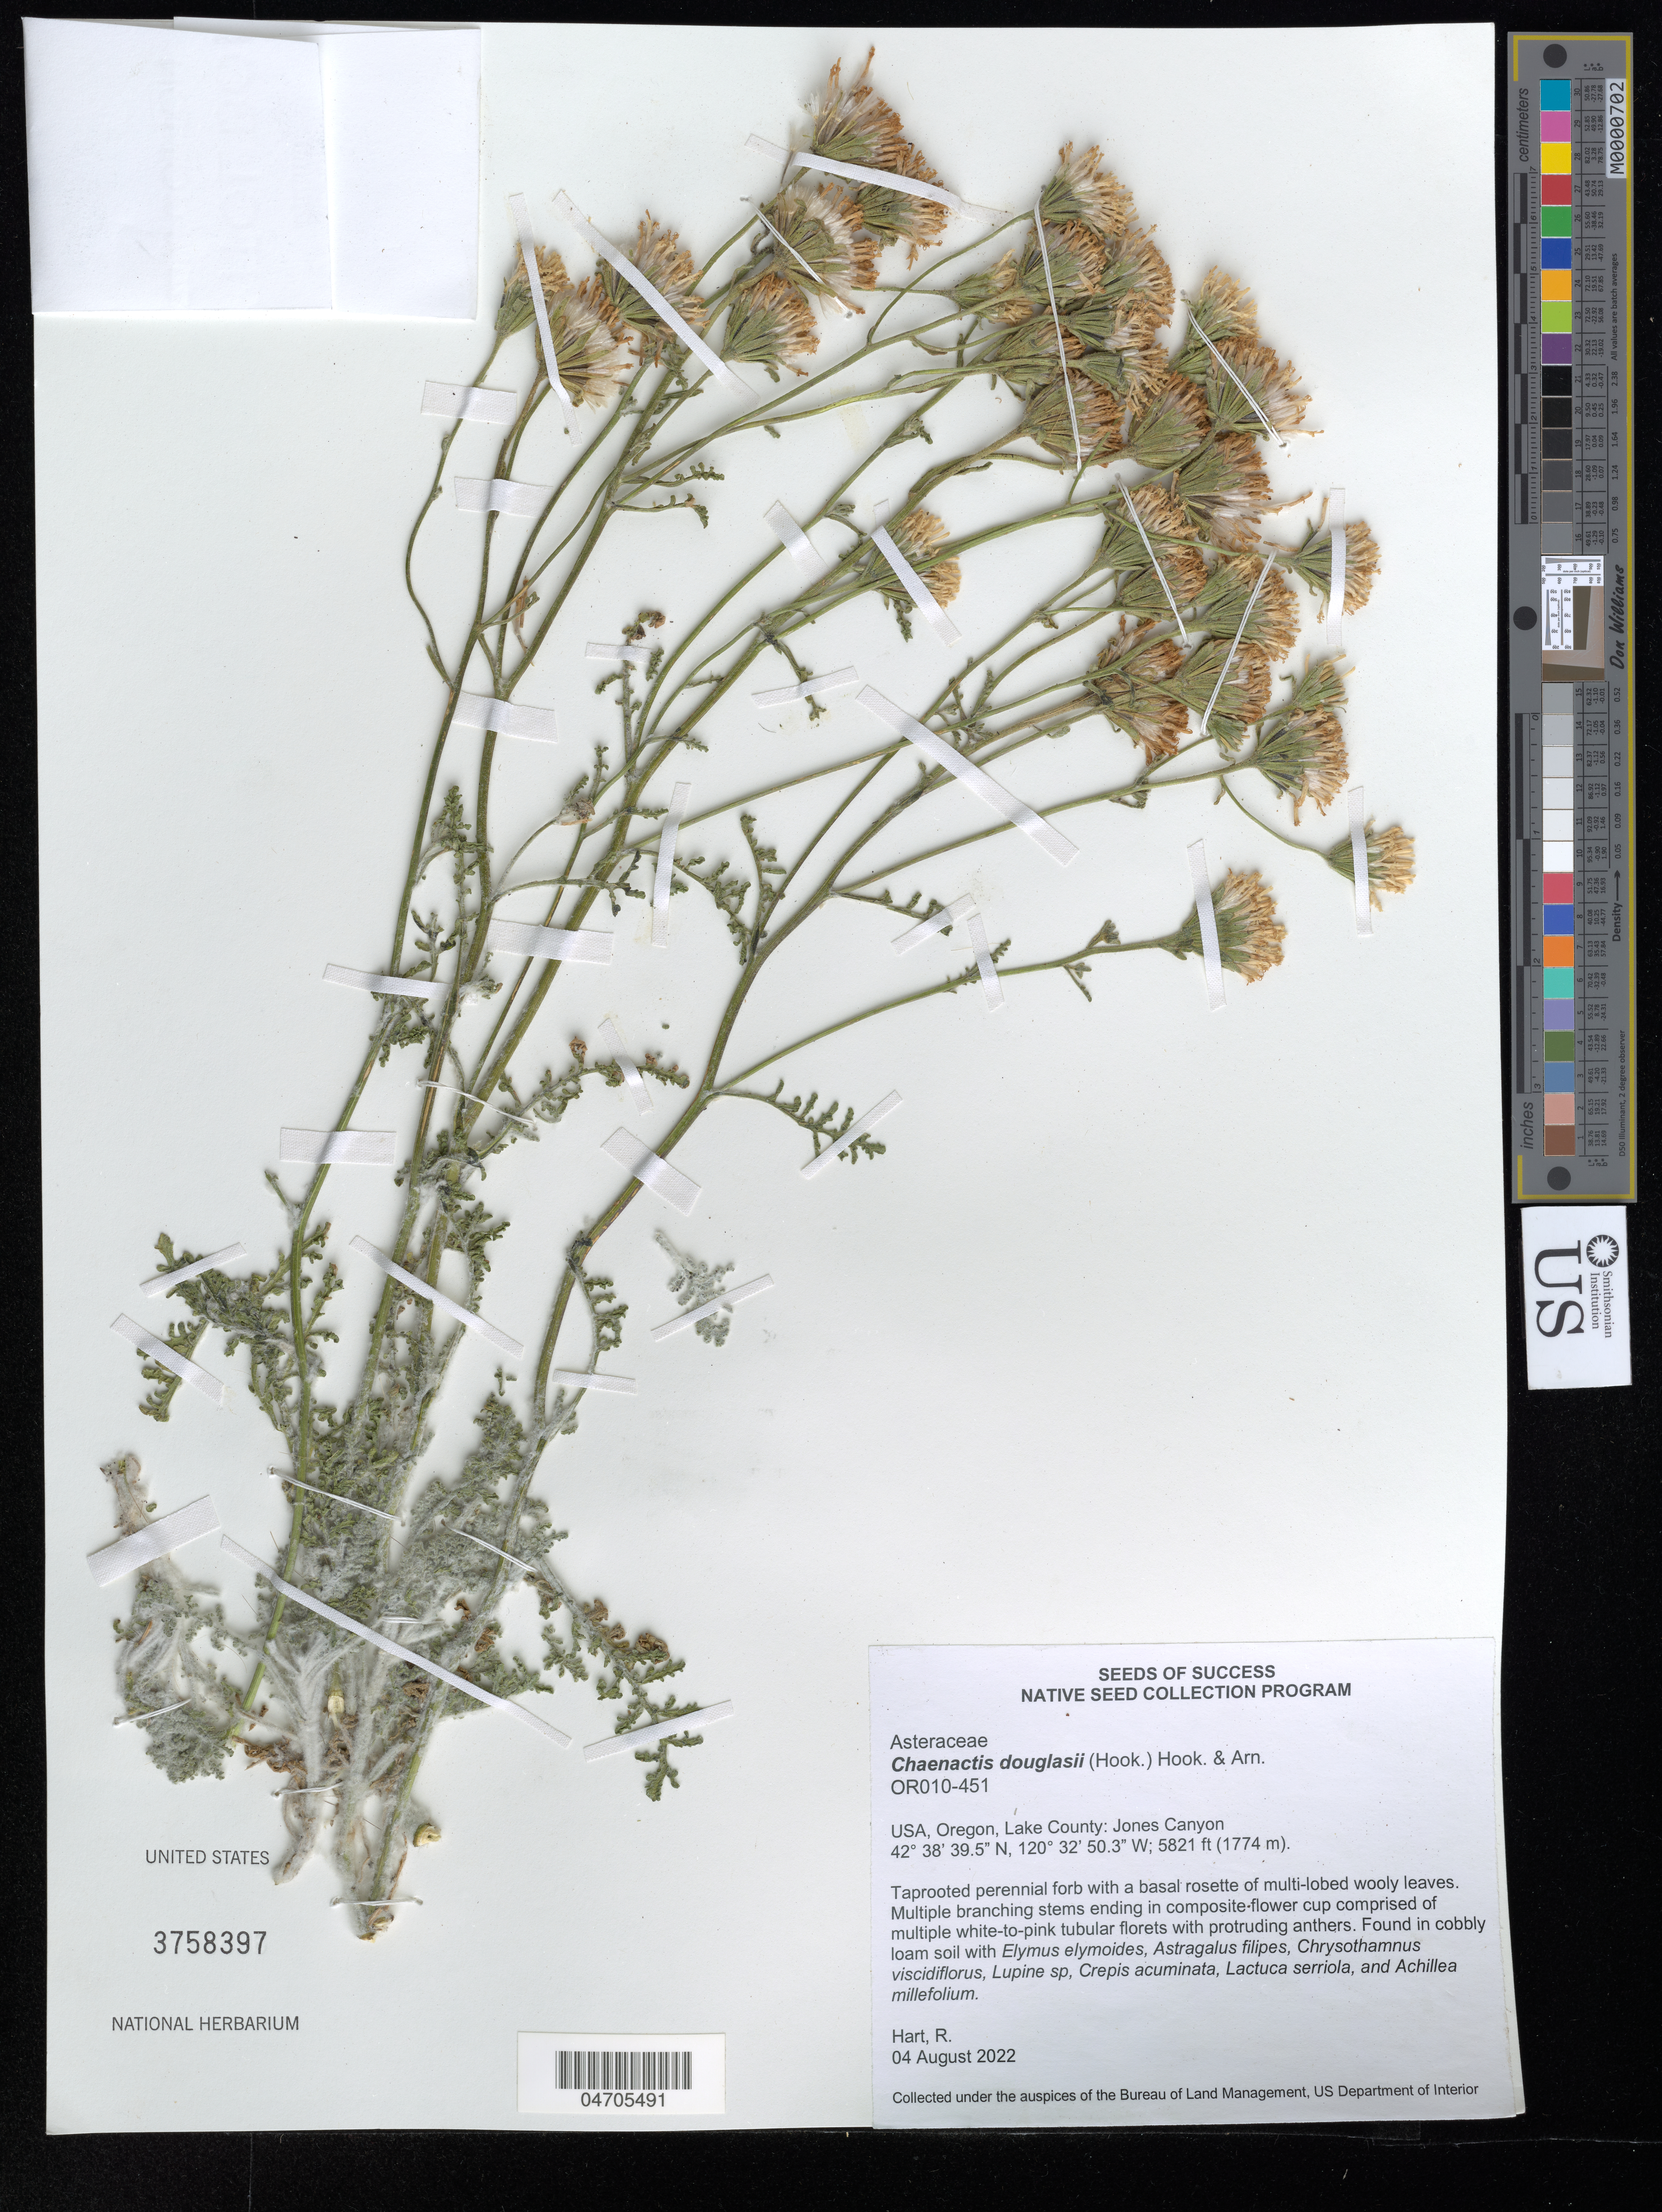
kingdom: Plantae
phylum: Tracheophyta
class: Magnoliopsida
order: Asterales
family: Asteraceae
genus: Chaenactis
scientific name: Chaenactis douglasii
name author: Hook. & Arn.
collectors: R. A. Hart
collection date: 2022-08-04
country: United States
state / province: Oregon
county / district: Lake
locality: Lake County: Jones Canyon.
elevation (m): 1774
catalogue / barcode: US 3758397